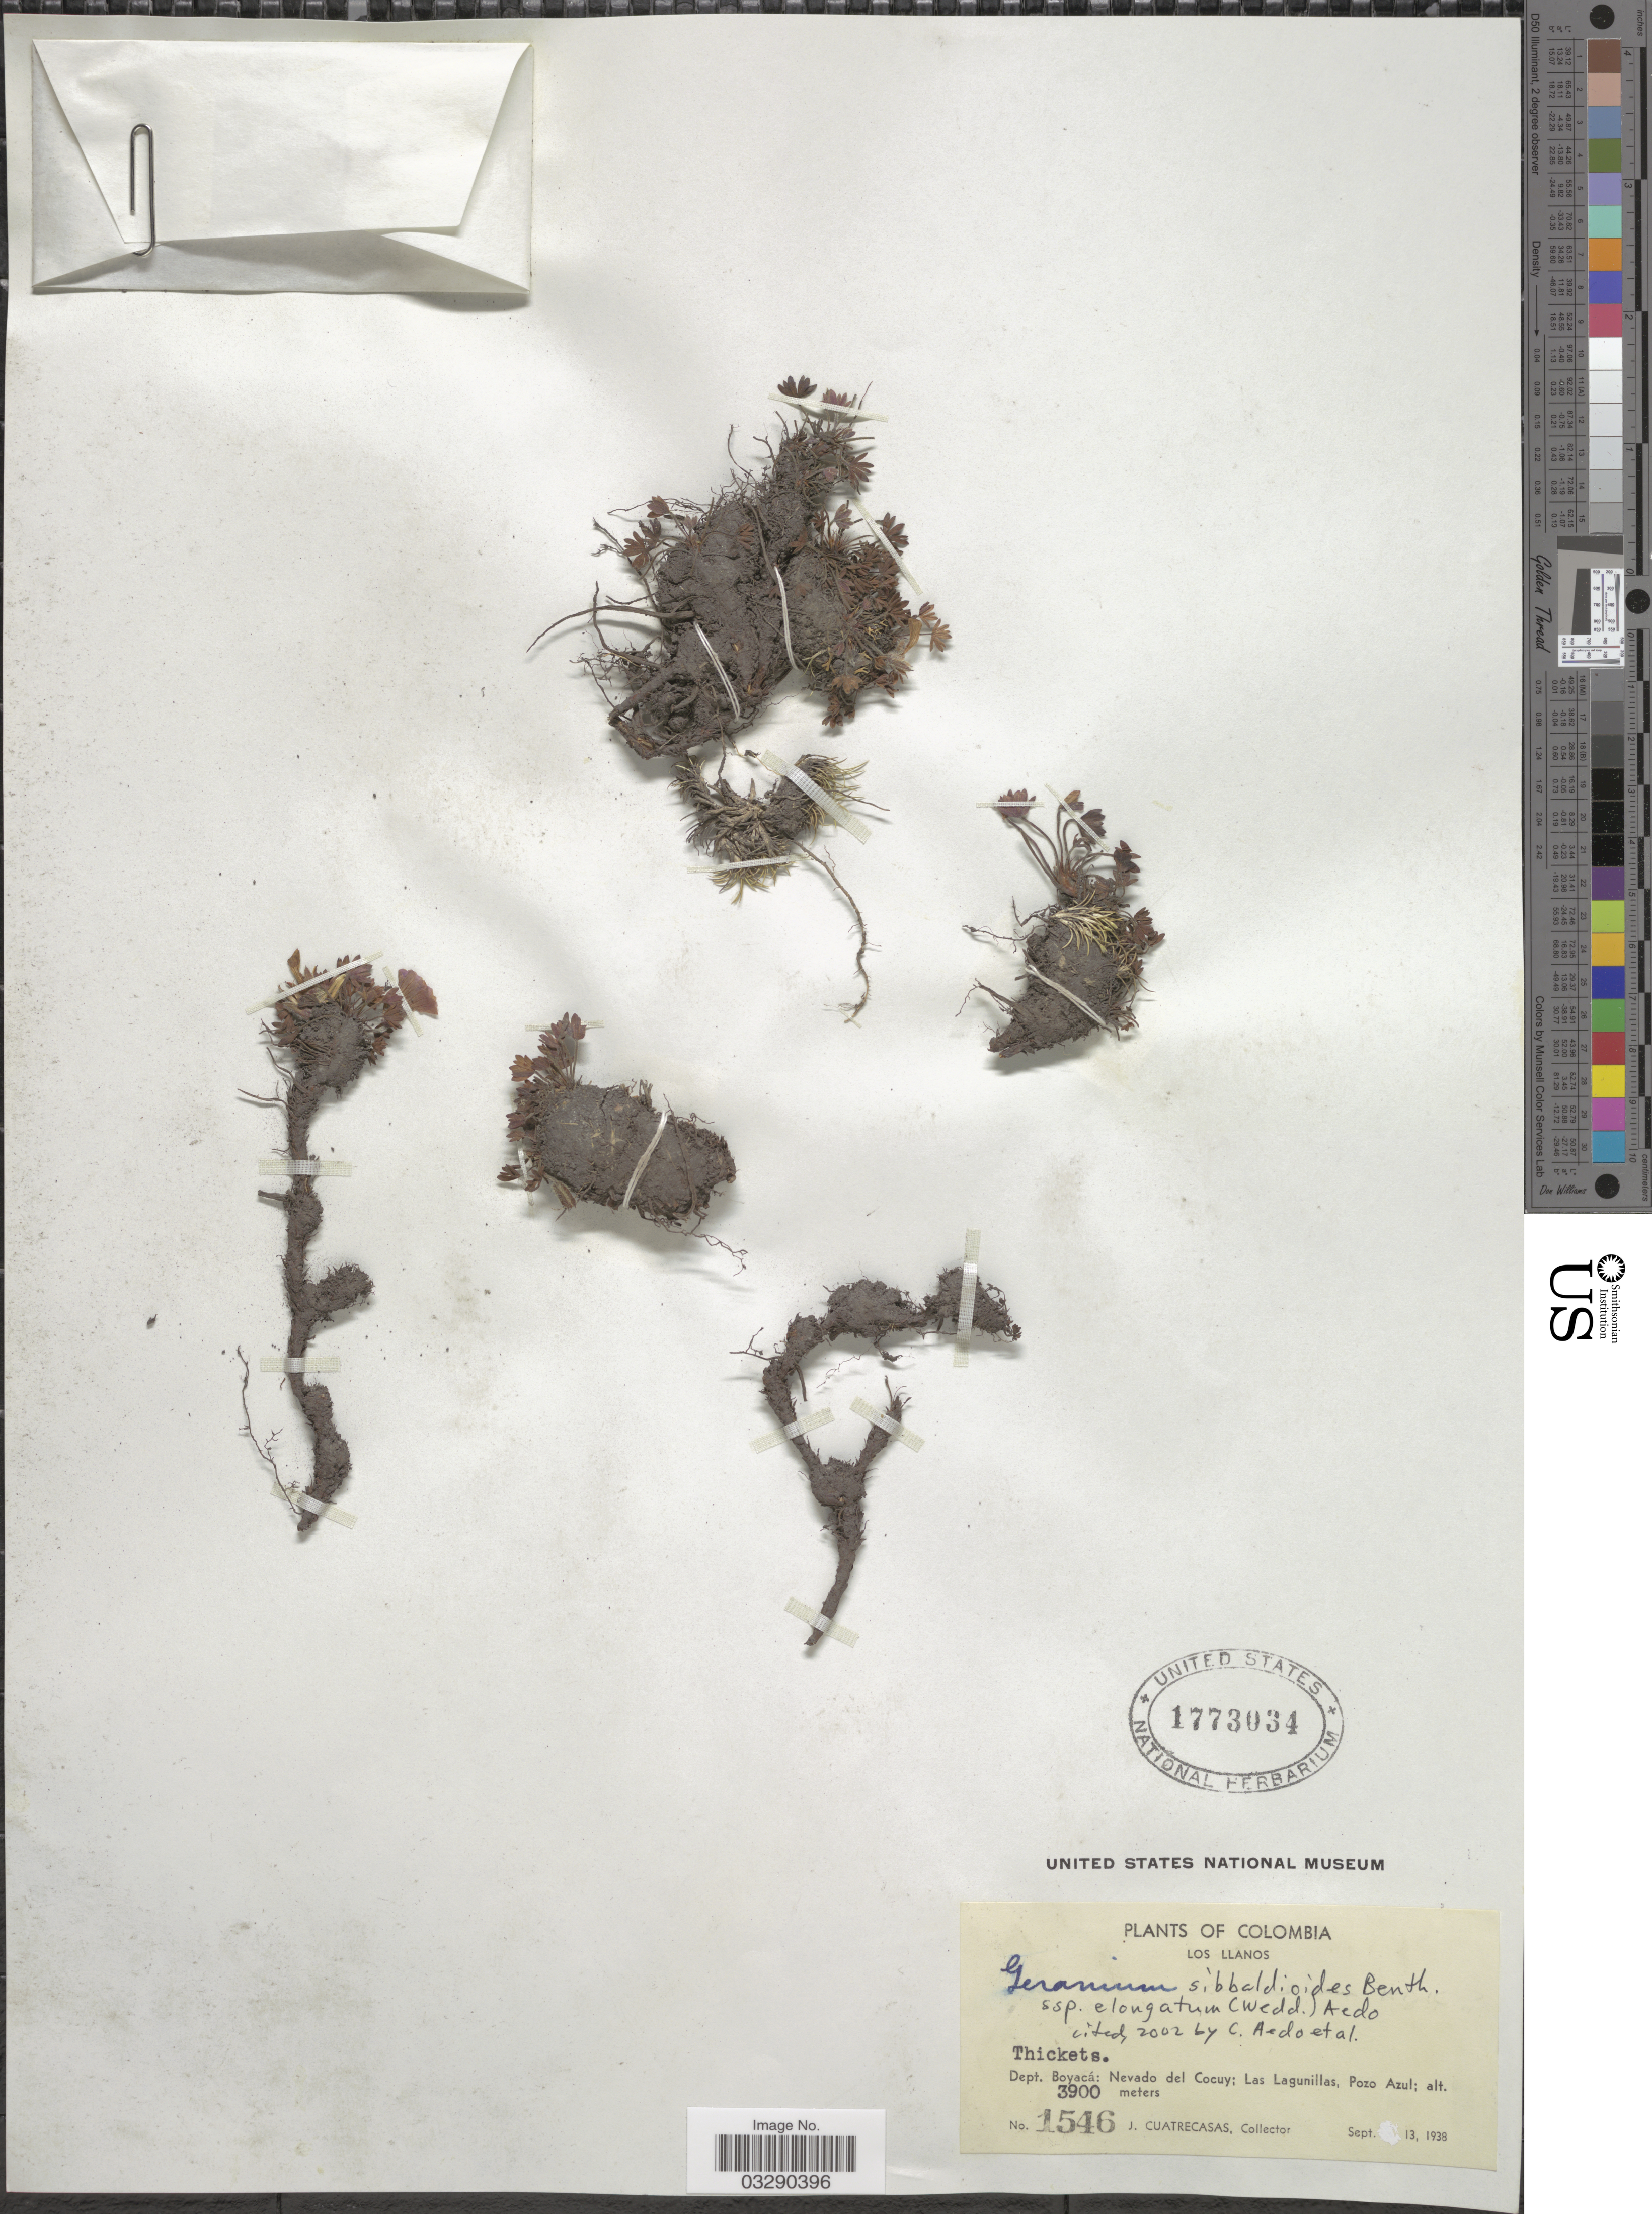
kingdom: Plantae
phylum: Tracheophyta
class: Magnoliopsida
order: Geraniales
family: Geraniaceae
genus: Geranium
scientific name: Geranium sibbaldioides subsp. elongatum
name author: (Wedd.) Aedo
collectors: J. Cuatrecasas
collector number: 1546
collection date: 1938-09-13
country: Colombia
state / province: Boyacá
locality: Los Llanos. Dept. Boyacá: Nevado del Cocuy; Las Lagunillas, Pozo Azul.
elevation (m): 3900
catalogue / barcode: US 1773034